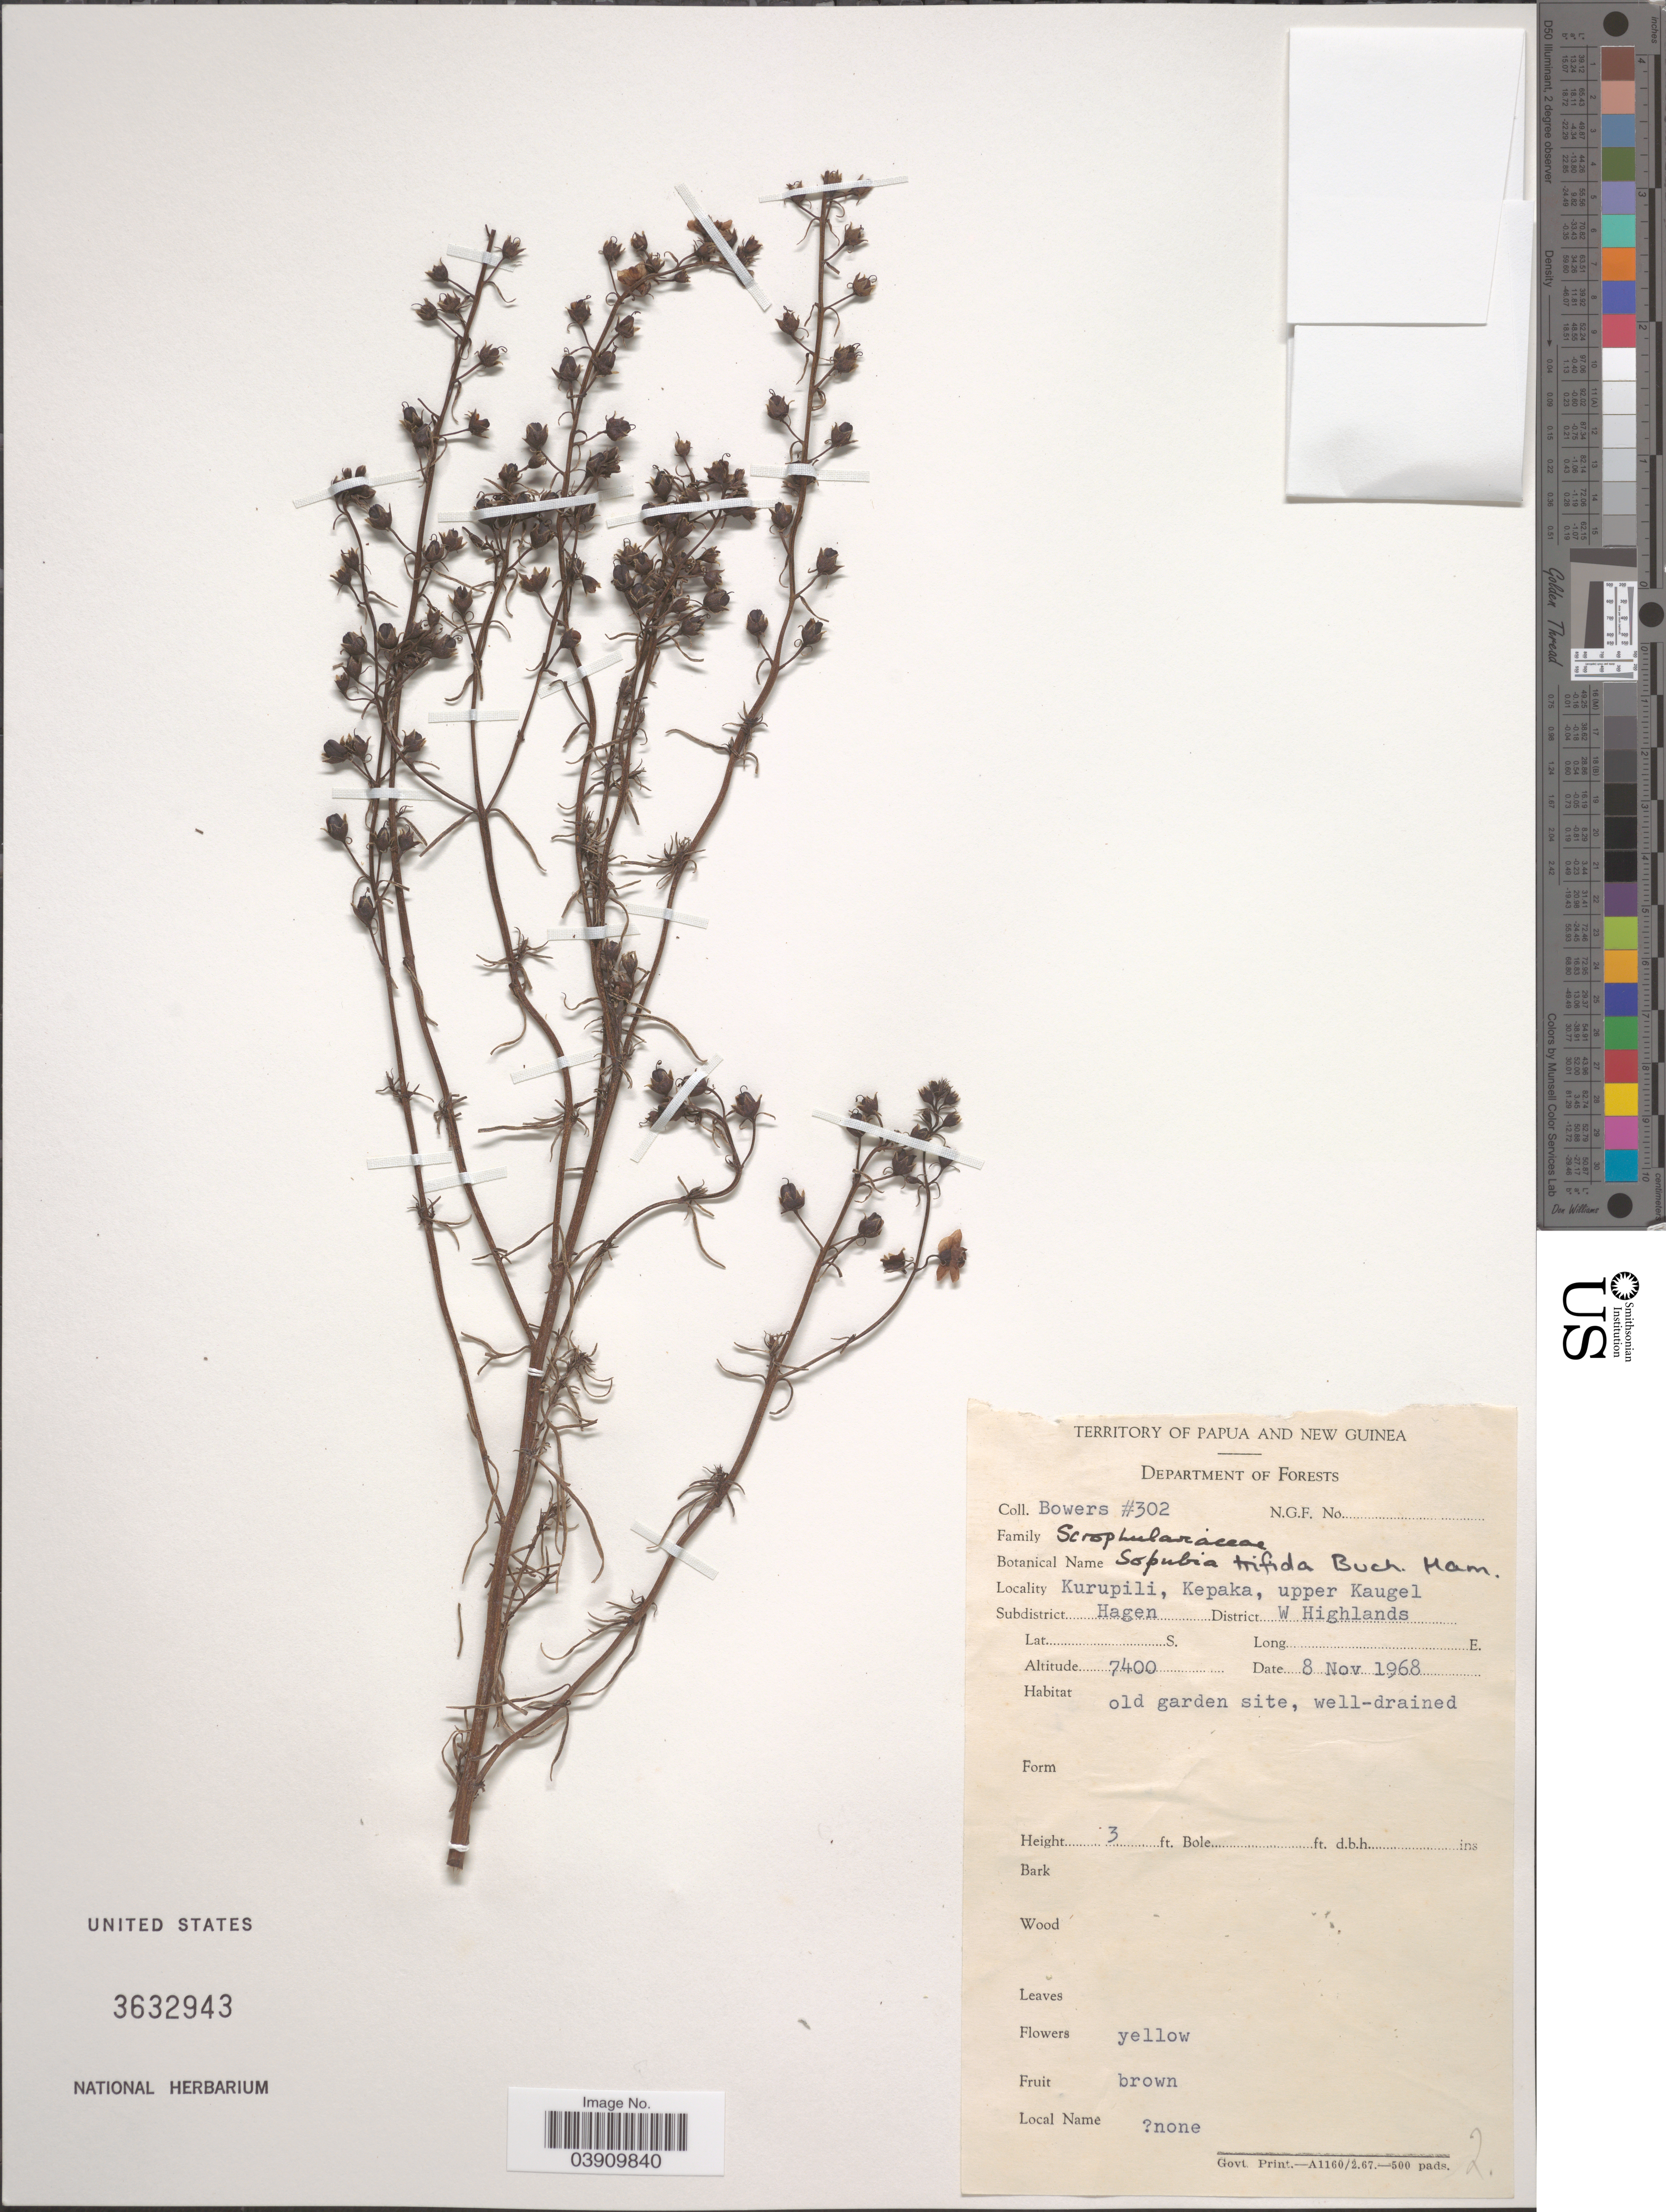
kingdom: Plantae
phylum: Tracheophyta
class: Magnoliopsida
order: Lamiales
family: Orobanchaceae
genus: Sopubia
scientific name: Sopubia trifida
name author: Buch.-Ham. ex D. Don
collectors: -. Bowers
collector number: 302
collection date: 1968-11-08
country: Papua New Guinea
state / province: Western Highlands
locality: Territory of Papua and New Guinea. Kurupili, Kepaka, upper Kaugel. Subdistrict Hagen. District W Highlands. Old garden site, well-drained.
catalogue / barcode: US 3632943